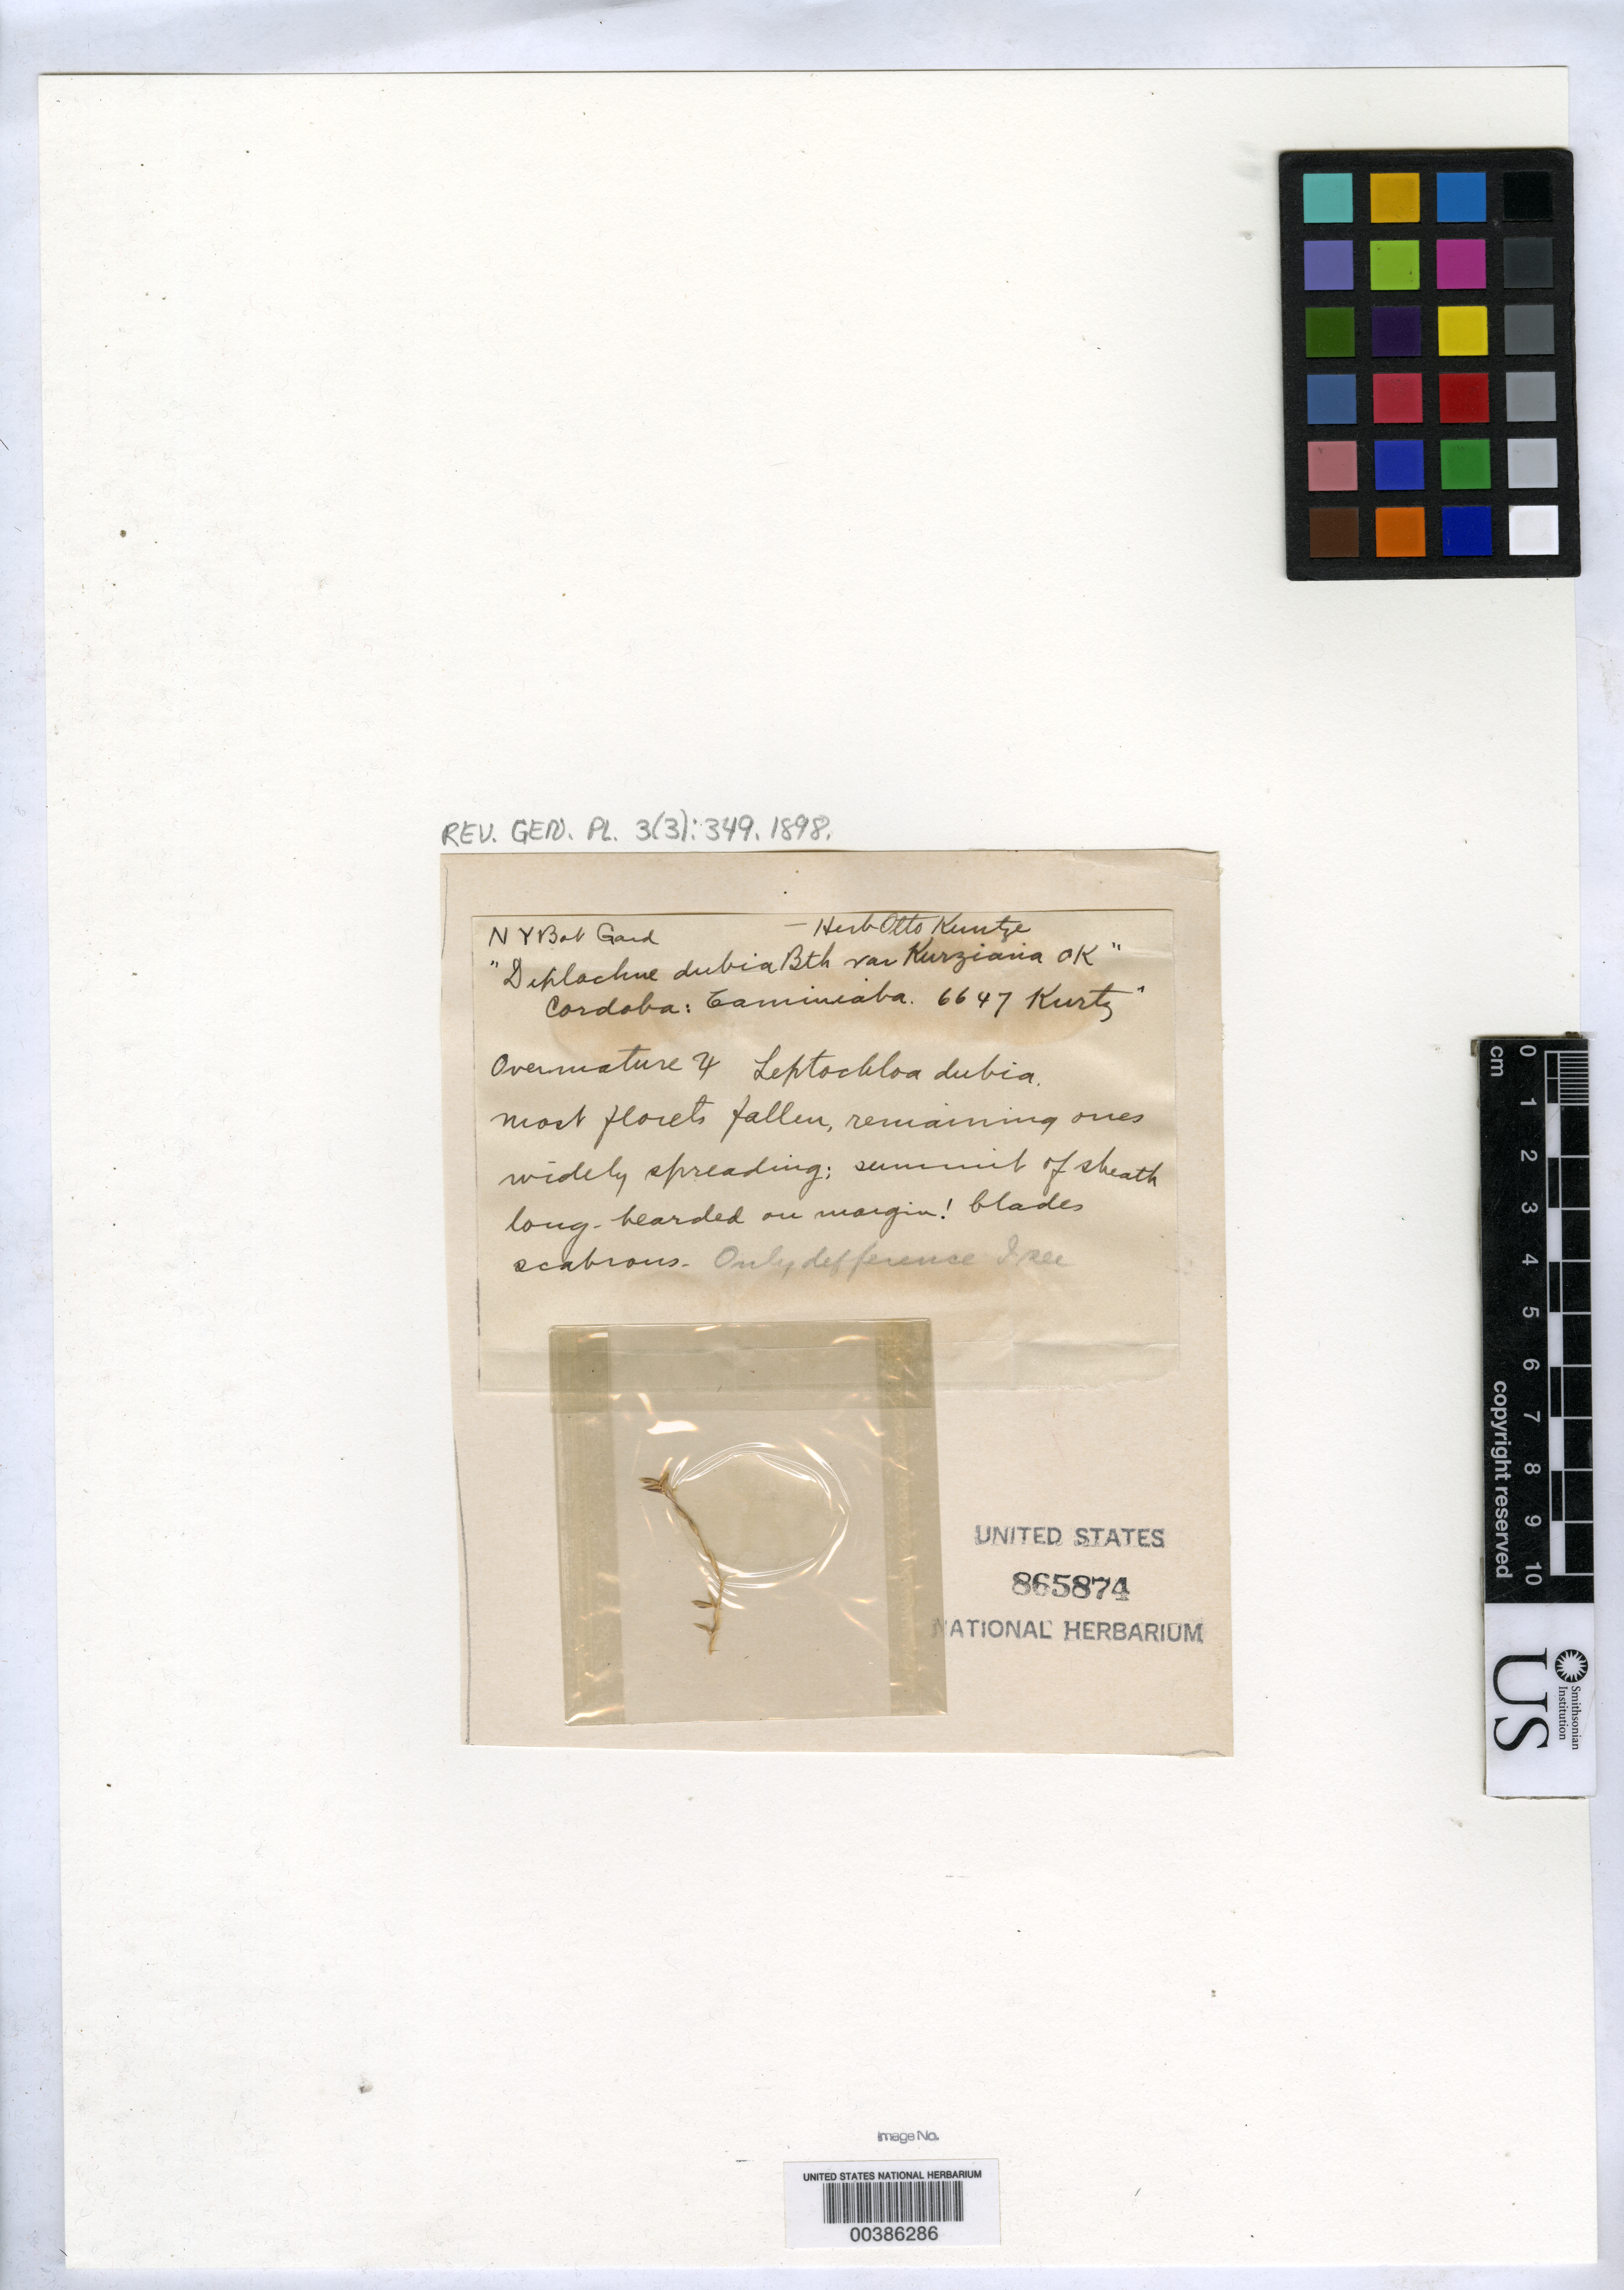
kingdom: Plantae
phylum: Tracheophyta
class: Liliopsida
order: Poales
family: Poaceae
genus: Diplachne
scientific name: Diplachne dubia var. kurtziana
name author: Kuntze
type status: Type Fragment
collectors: E. Kurtz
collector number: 6647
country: Argentina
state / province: Córdoba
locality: Caminiaba.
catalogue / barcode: US 865874